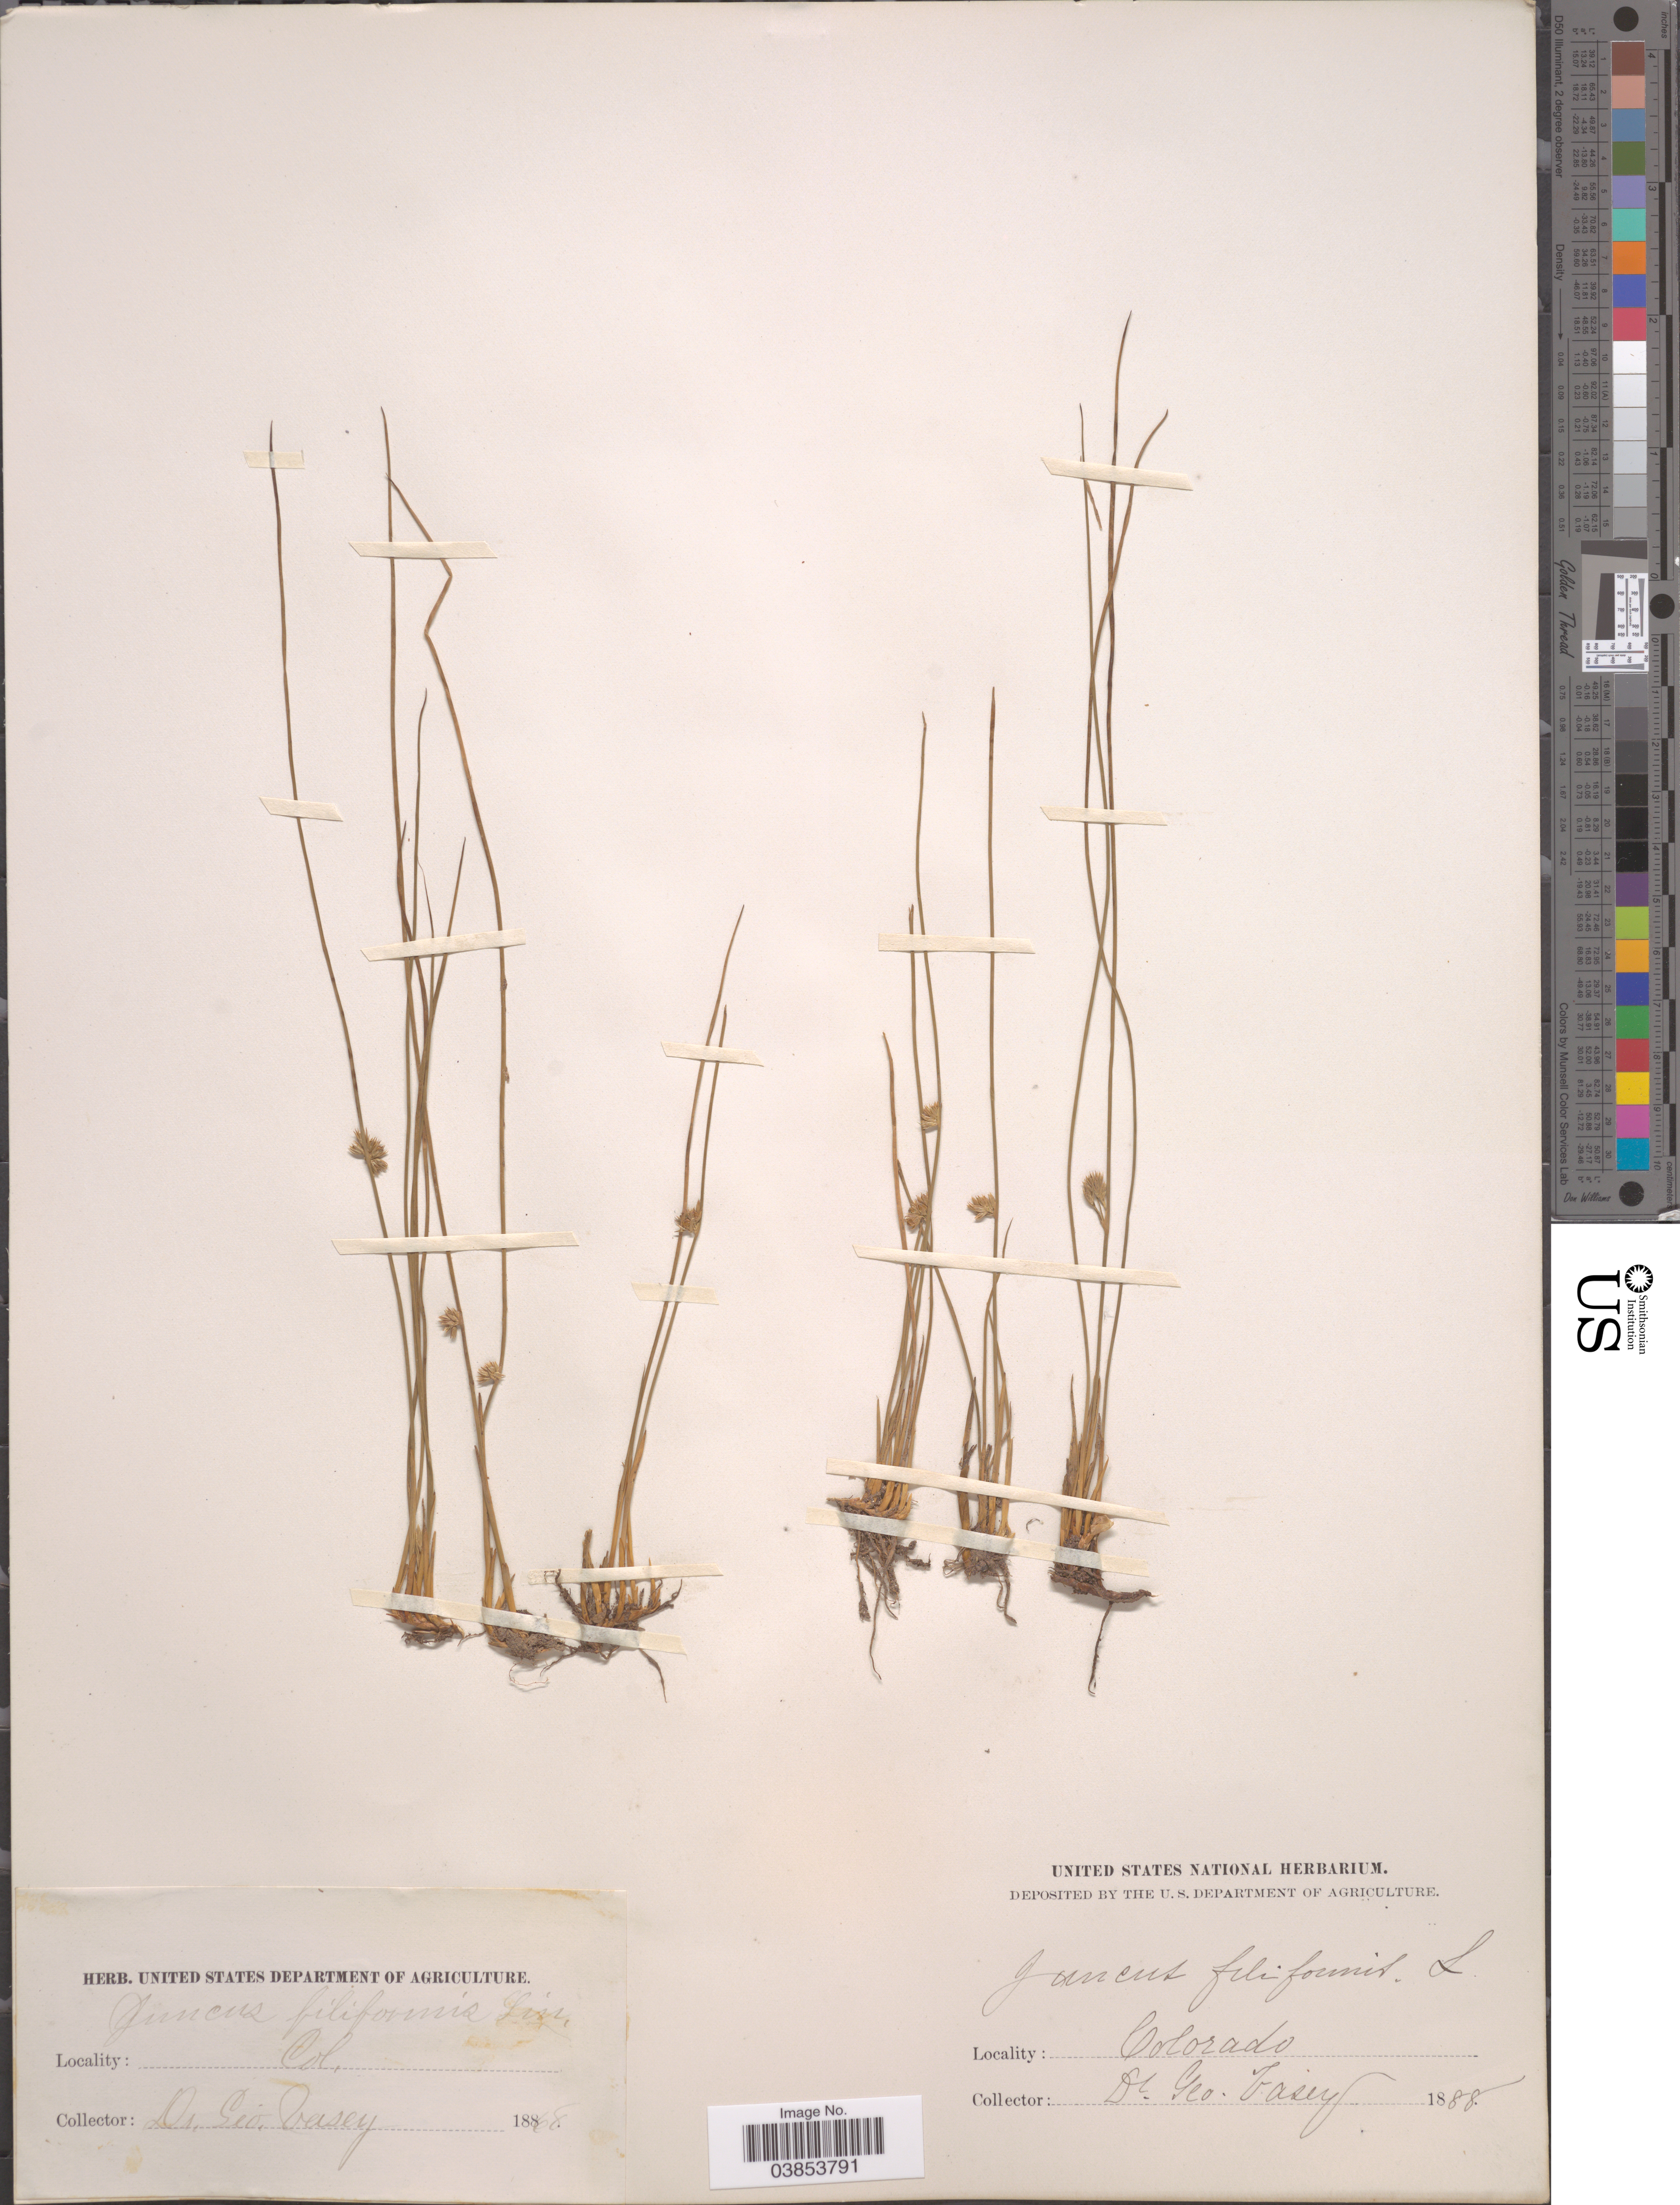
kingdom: Plantae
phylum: Tracheophyta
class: Liliopsida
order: Poales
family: Juncaceae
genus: Juncus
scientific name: Juncus filiformis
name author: L.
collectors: G. R. Vasey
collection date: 1868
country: United States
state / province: Colorado